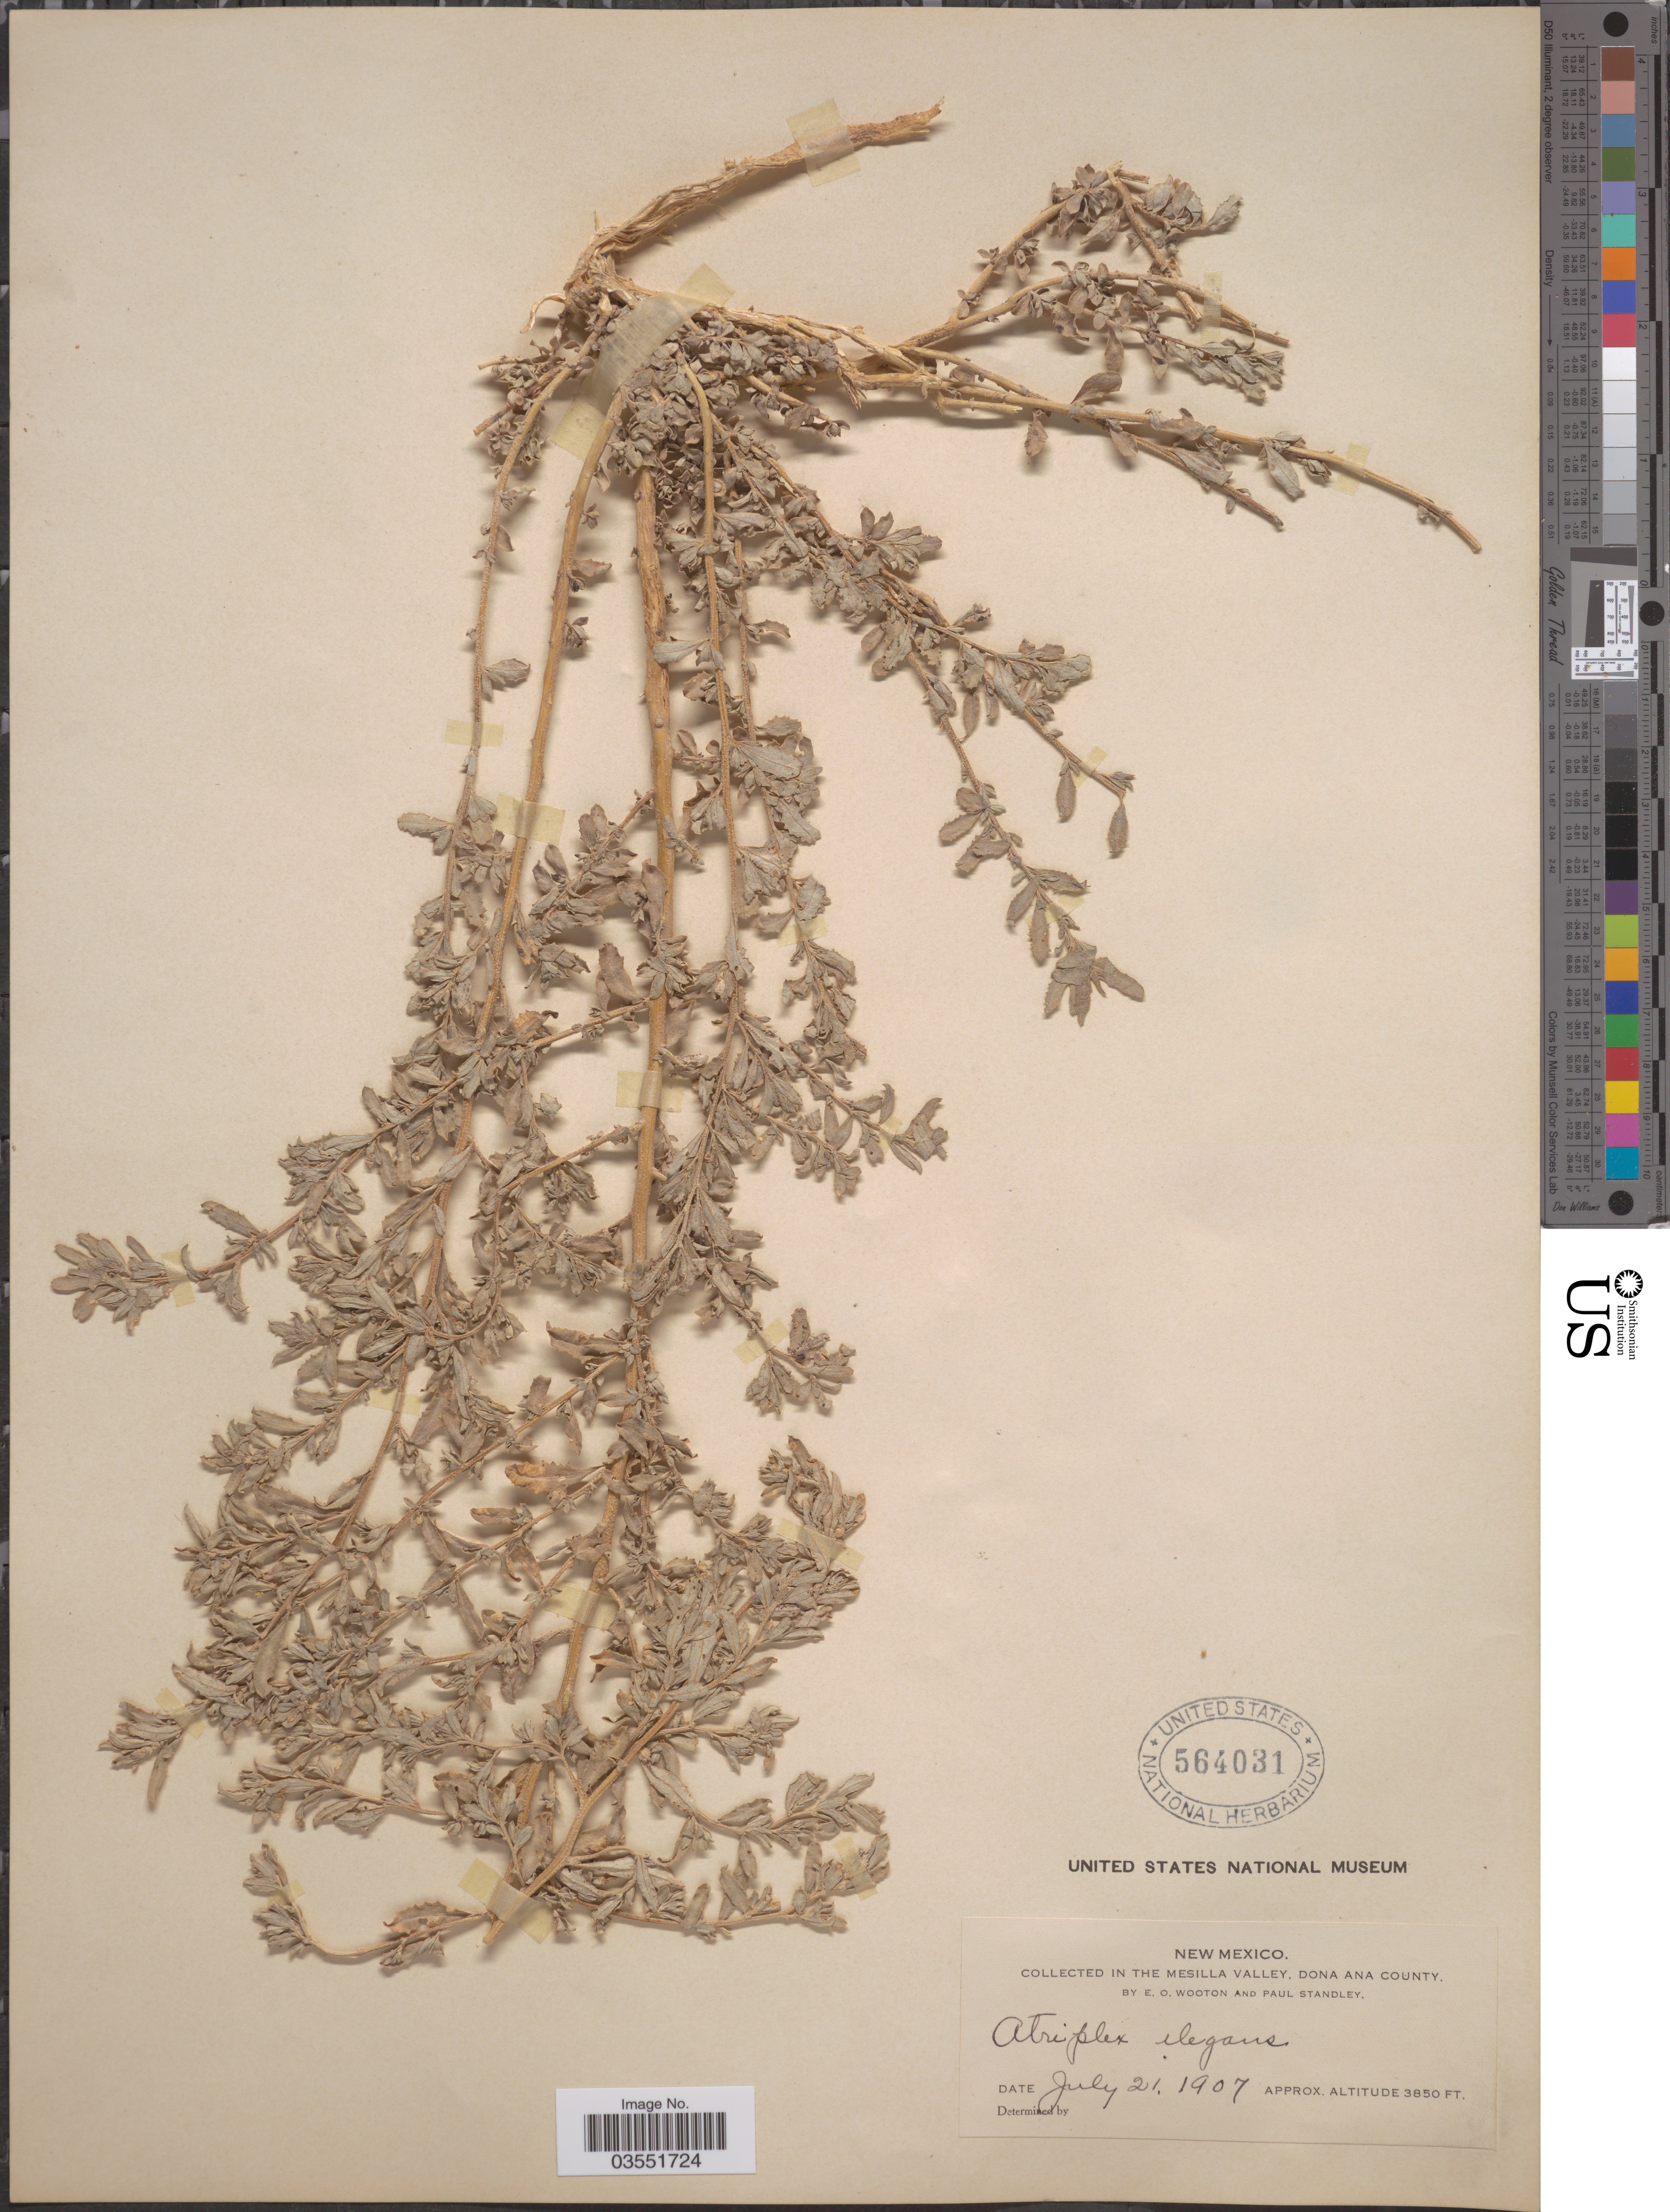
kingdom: Plantae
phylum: Tracheophyta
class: Magnoliopsida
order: Caryophyllales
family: Amaranthaceae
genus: Atriplex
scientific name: Atriplex elegans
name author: (Moq.) D. Dietr.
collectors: E. O. Wooton & P. C. Standley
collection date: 1907-07-21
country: United States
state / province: New Mexico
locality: In the Mesilla Valley, Dona Ana County.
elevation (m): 1173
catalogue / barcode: US 564031